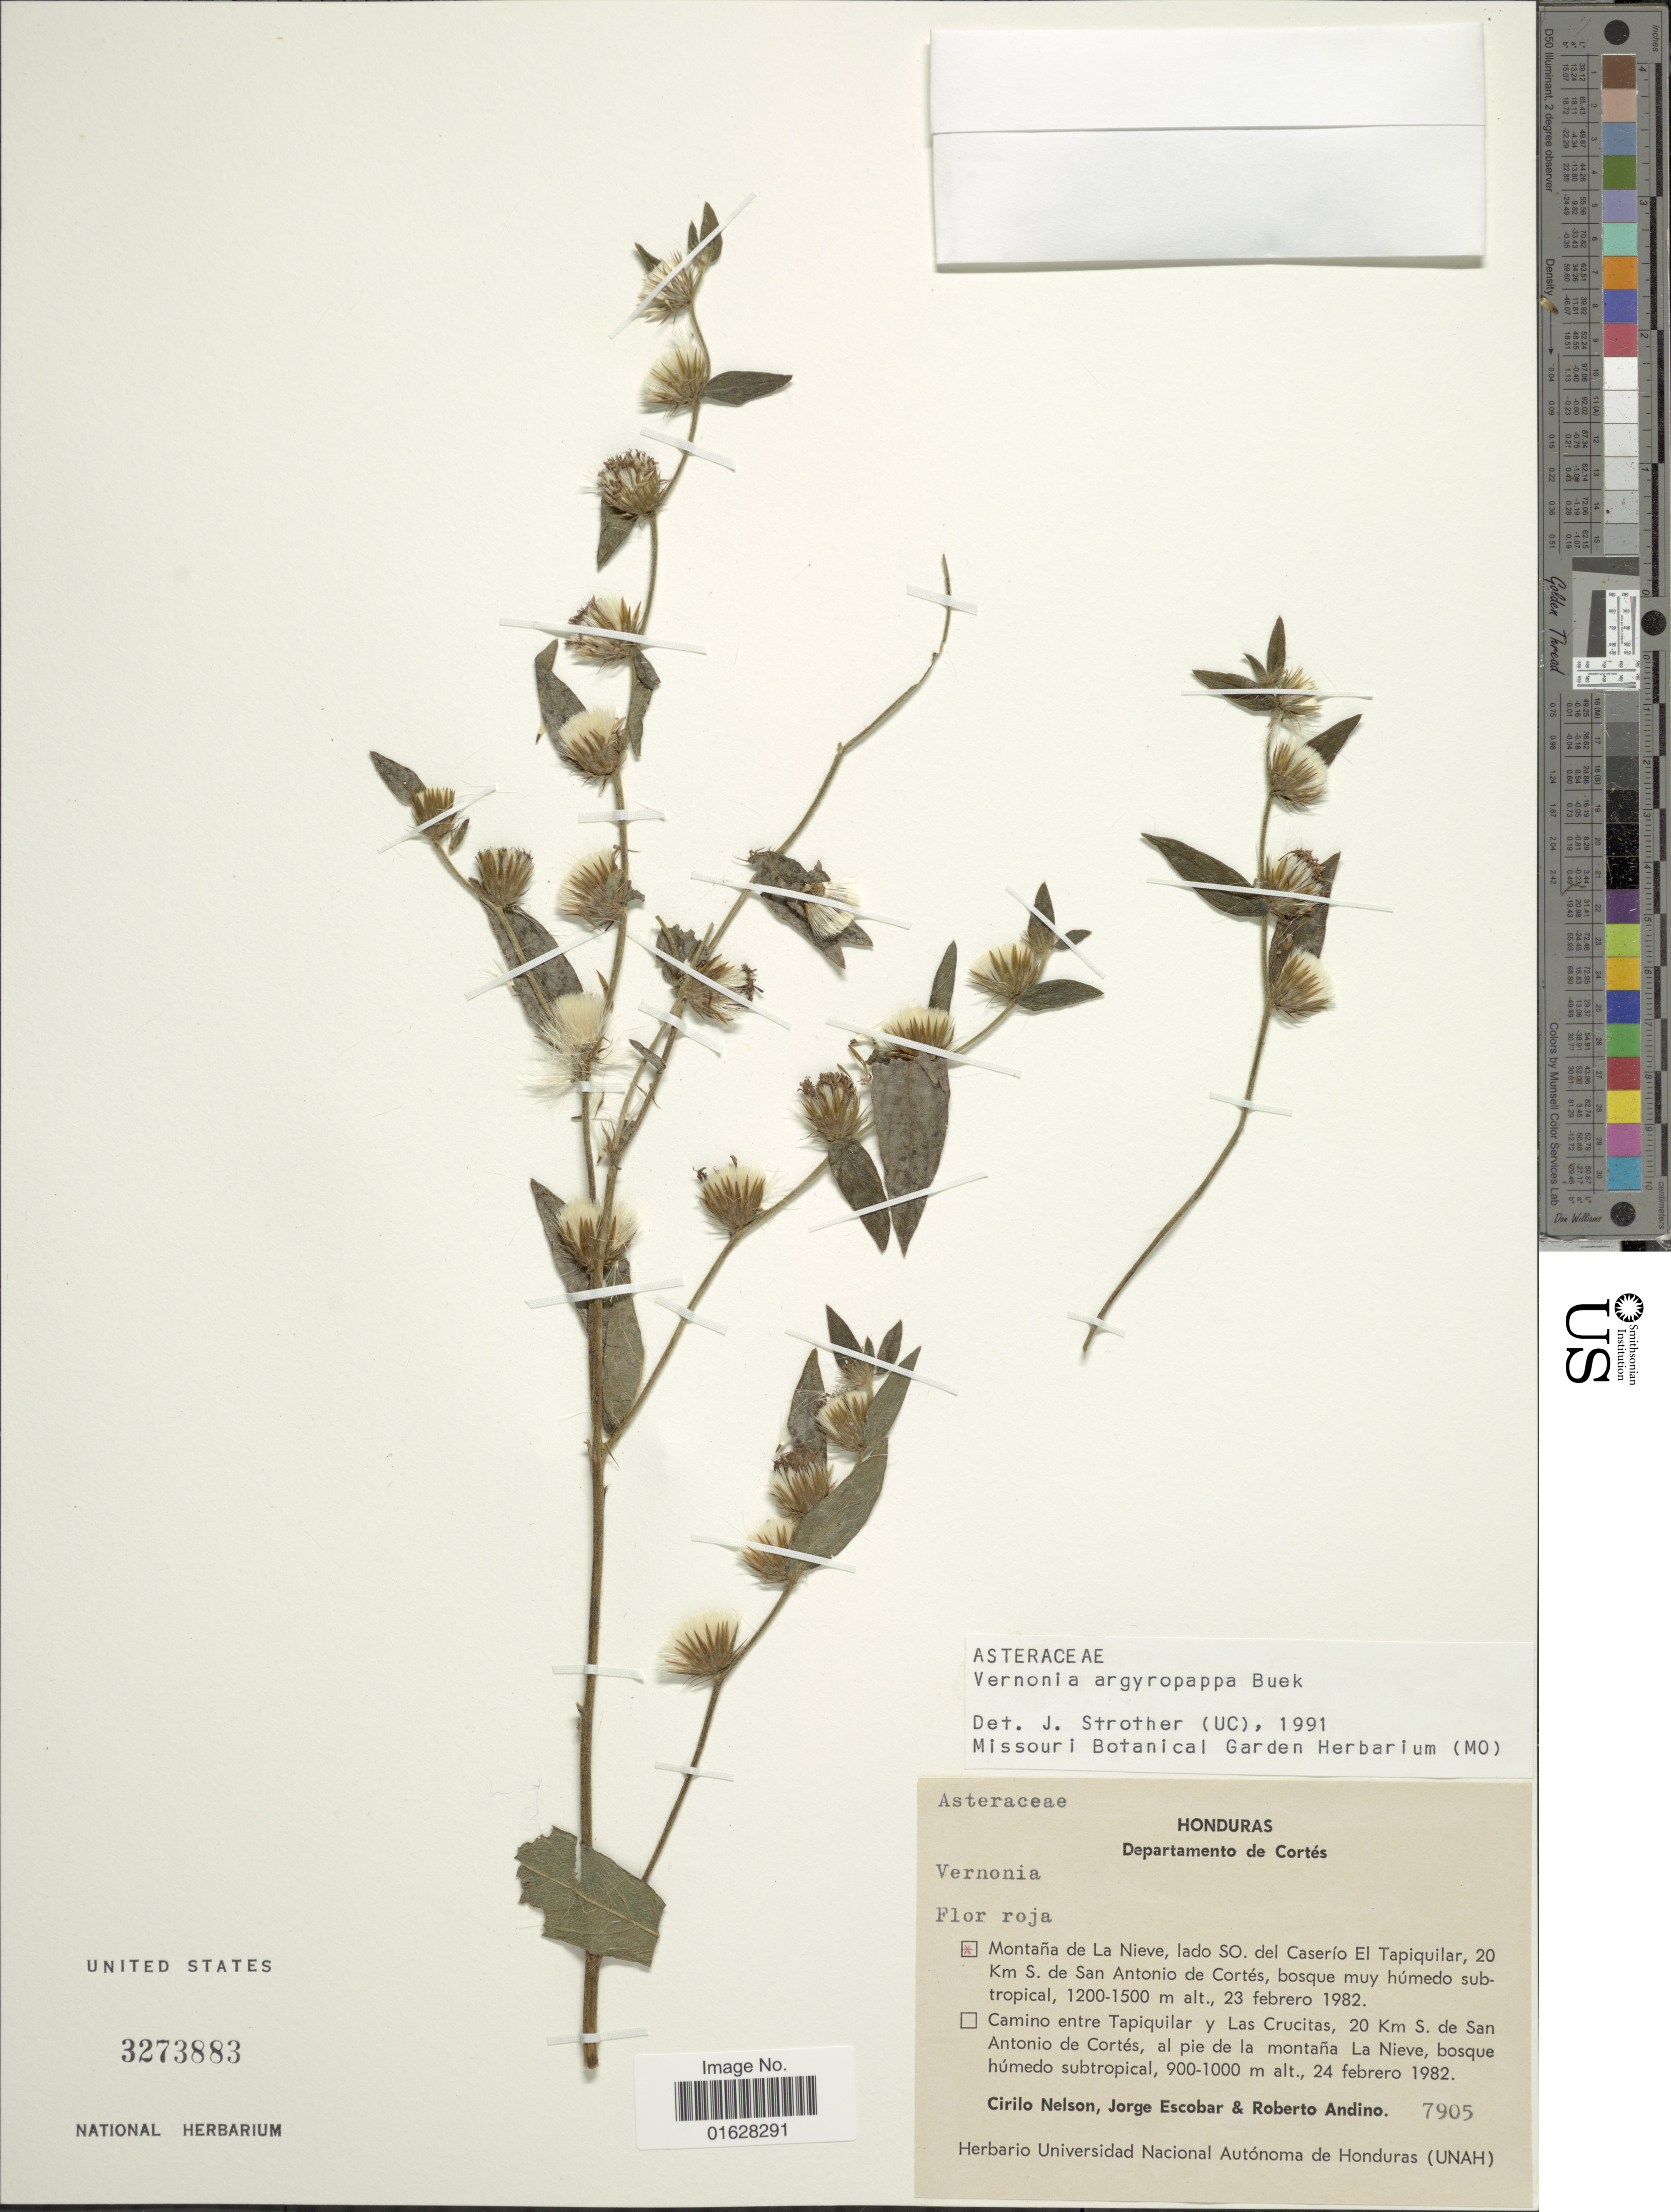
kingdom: Plantae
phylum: Tracheophyta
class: Magnoliopsida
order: Asterales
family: Asteraceae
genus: Lepidaploa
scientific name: Lepidaploa salzmannii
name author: (DC.) H. Rob.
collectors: C. H. Nelson, J. Escobar & R. Andino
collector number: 7905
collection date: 1982-02-23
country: Honduras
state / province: Cortés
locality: Departamento de Cortes, Montana de La Nieve, lado SO. del Caserio El Tapiquilar, 20 km S. de San Antonio de Cortes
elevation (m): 1200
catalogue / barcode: US 3273883